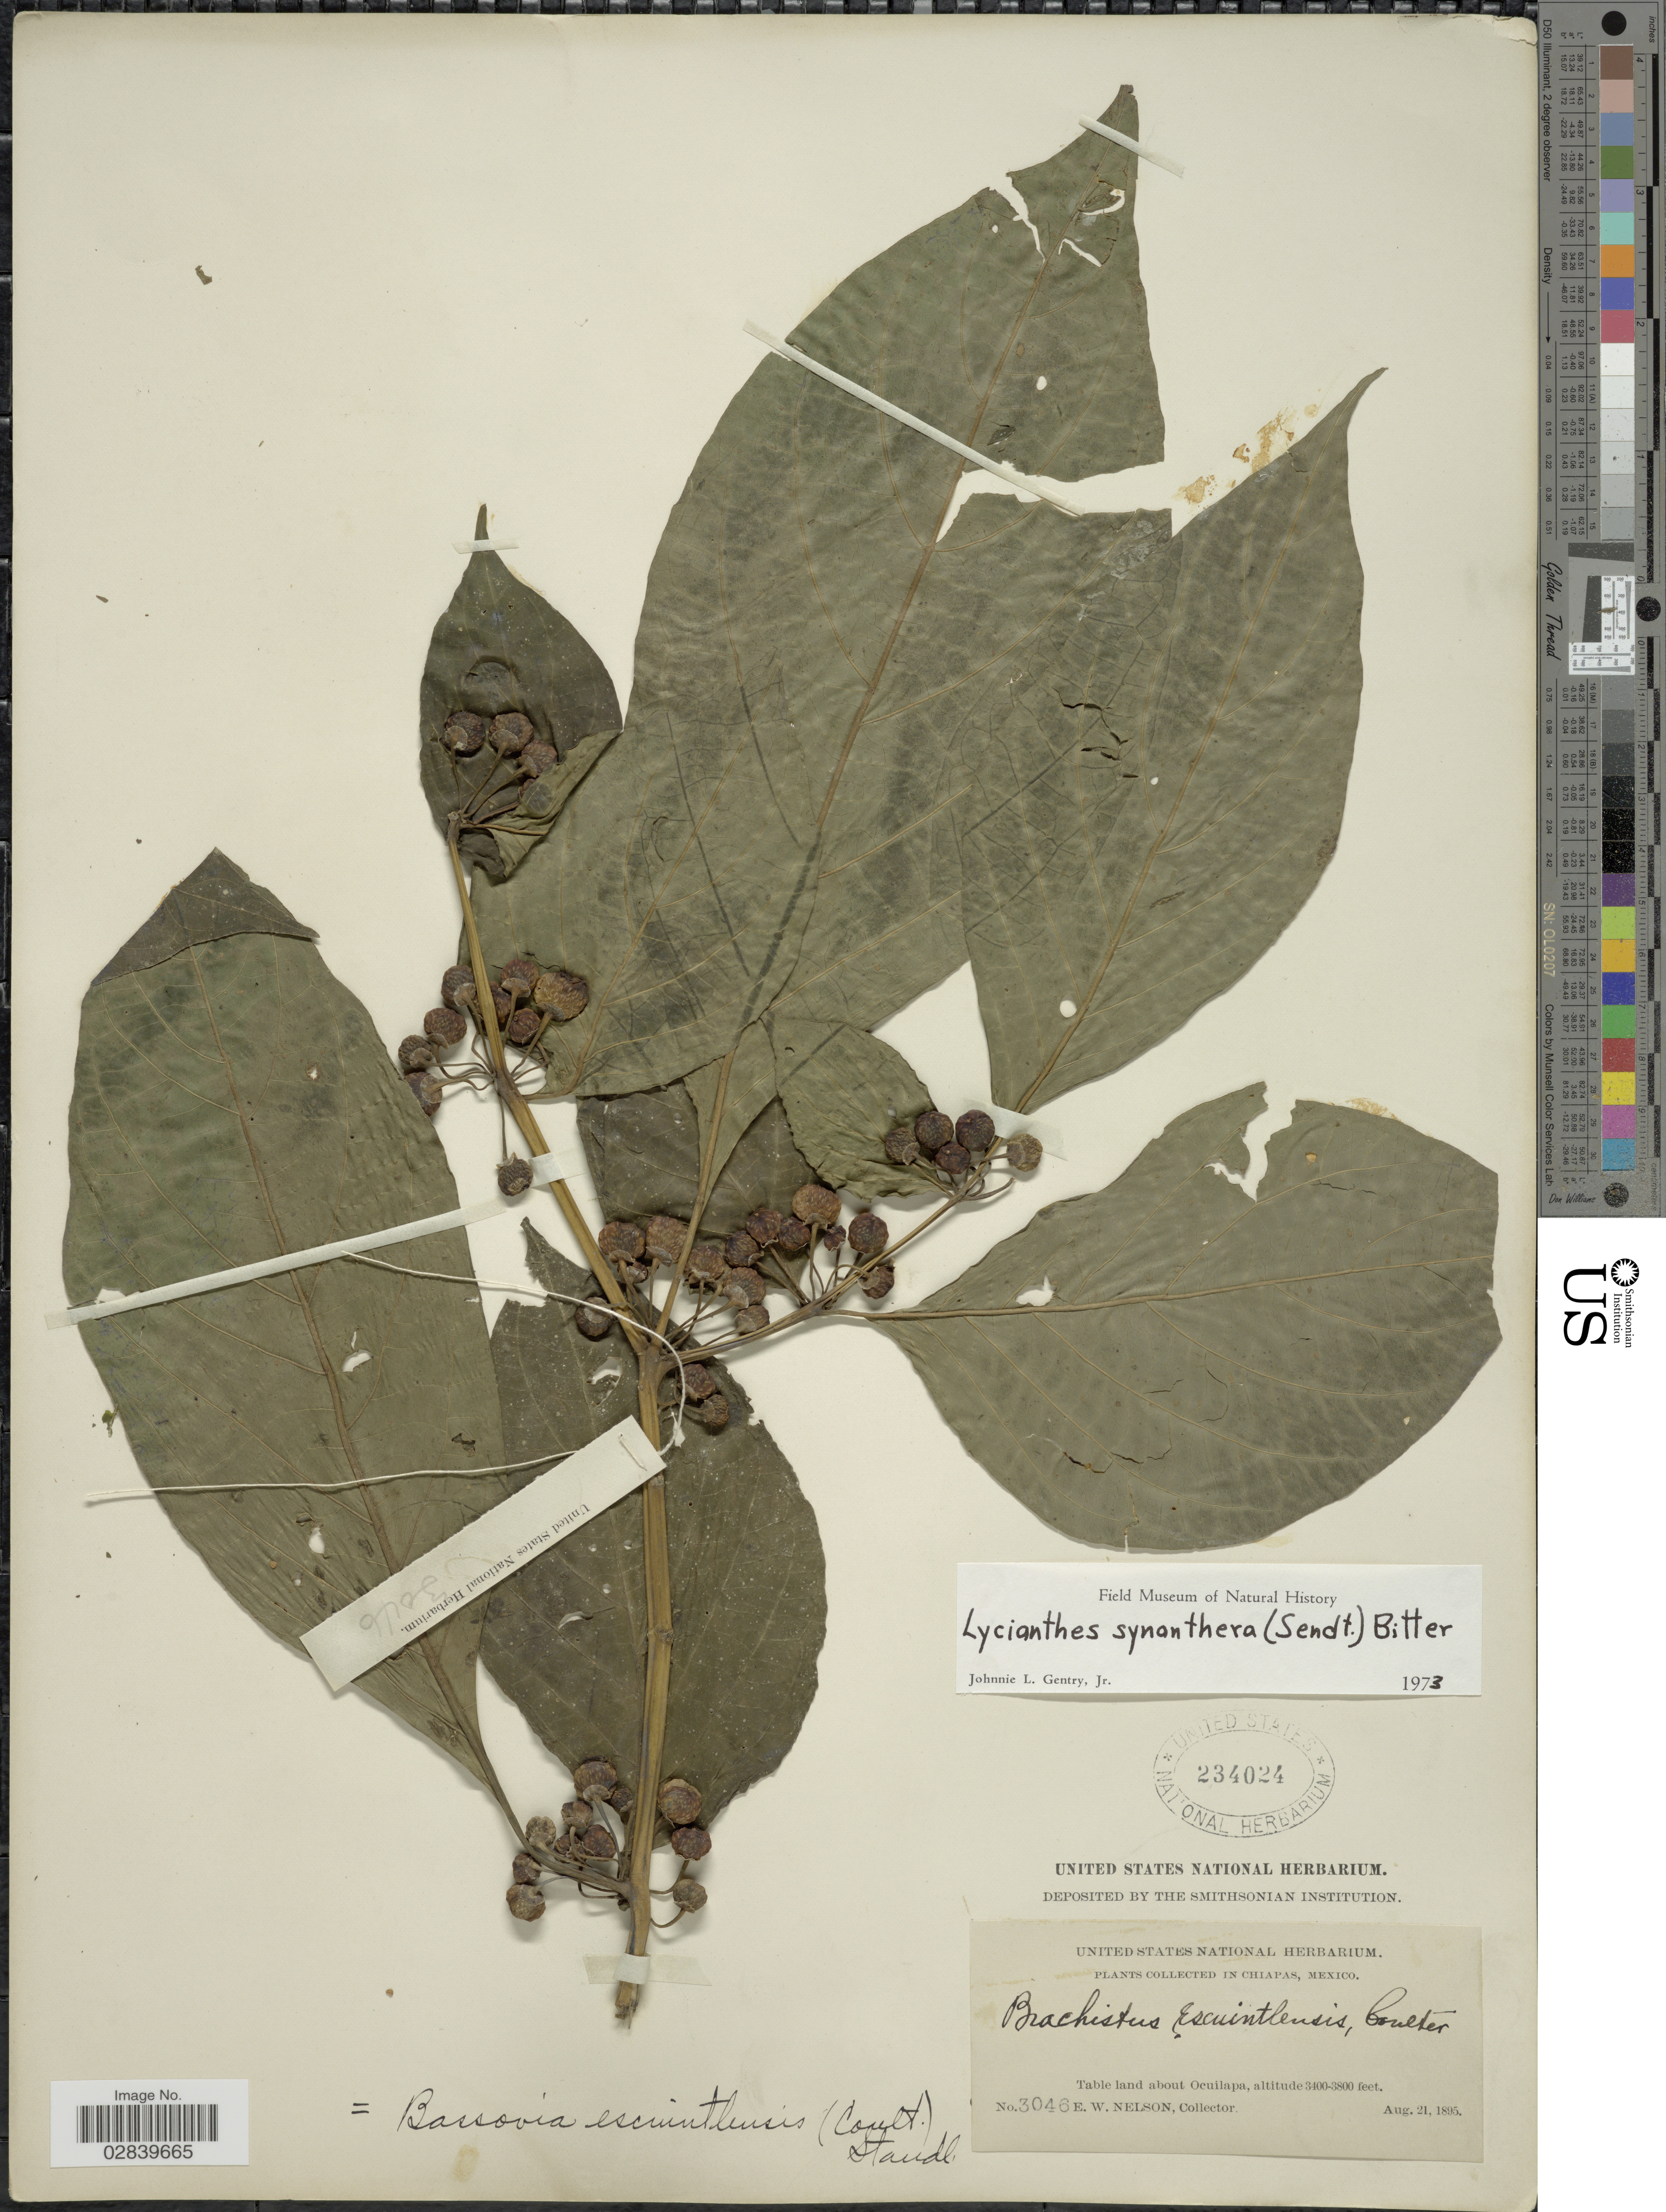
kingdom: Plantae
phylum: Tracheophyta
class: Magnoliopsida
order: Solanales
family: Solanaceae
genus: Lycianthes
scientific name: Lycianthes heteroclita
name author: (Sendtn.) Bitter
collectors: E. W. Nelson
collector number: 3046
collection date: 1895-08-21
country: Mexico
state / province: Chiapas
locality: Table land about Ocuilapa.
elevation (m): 1036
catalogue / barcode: US 234024